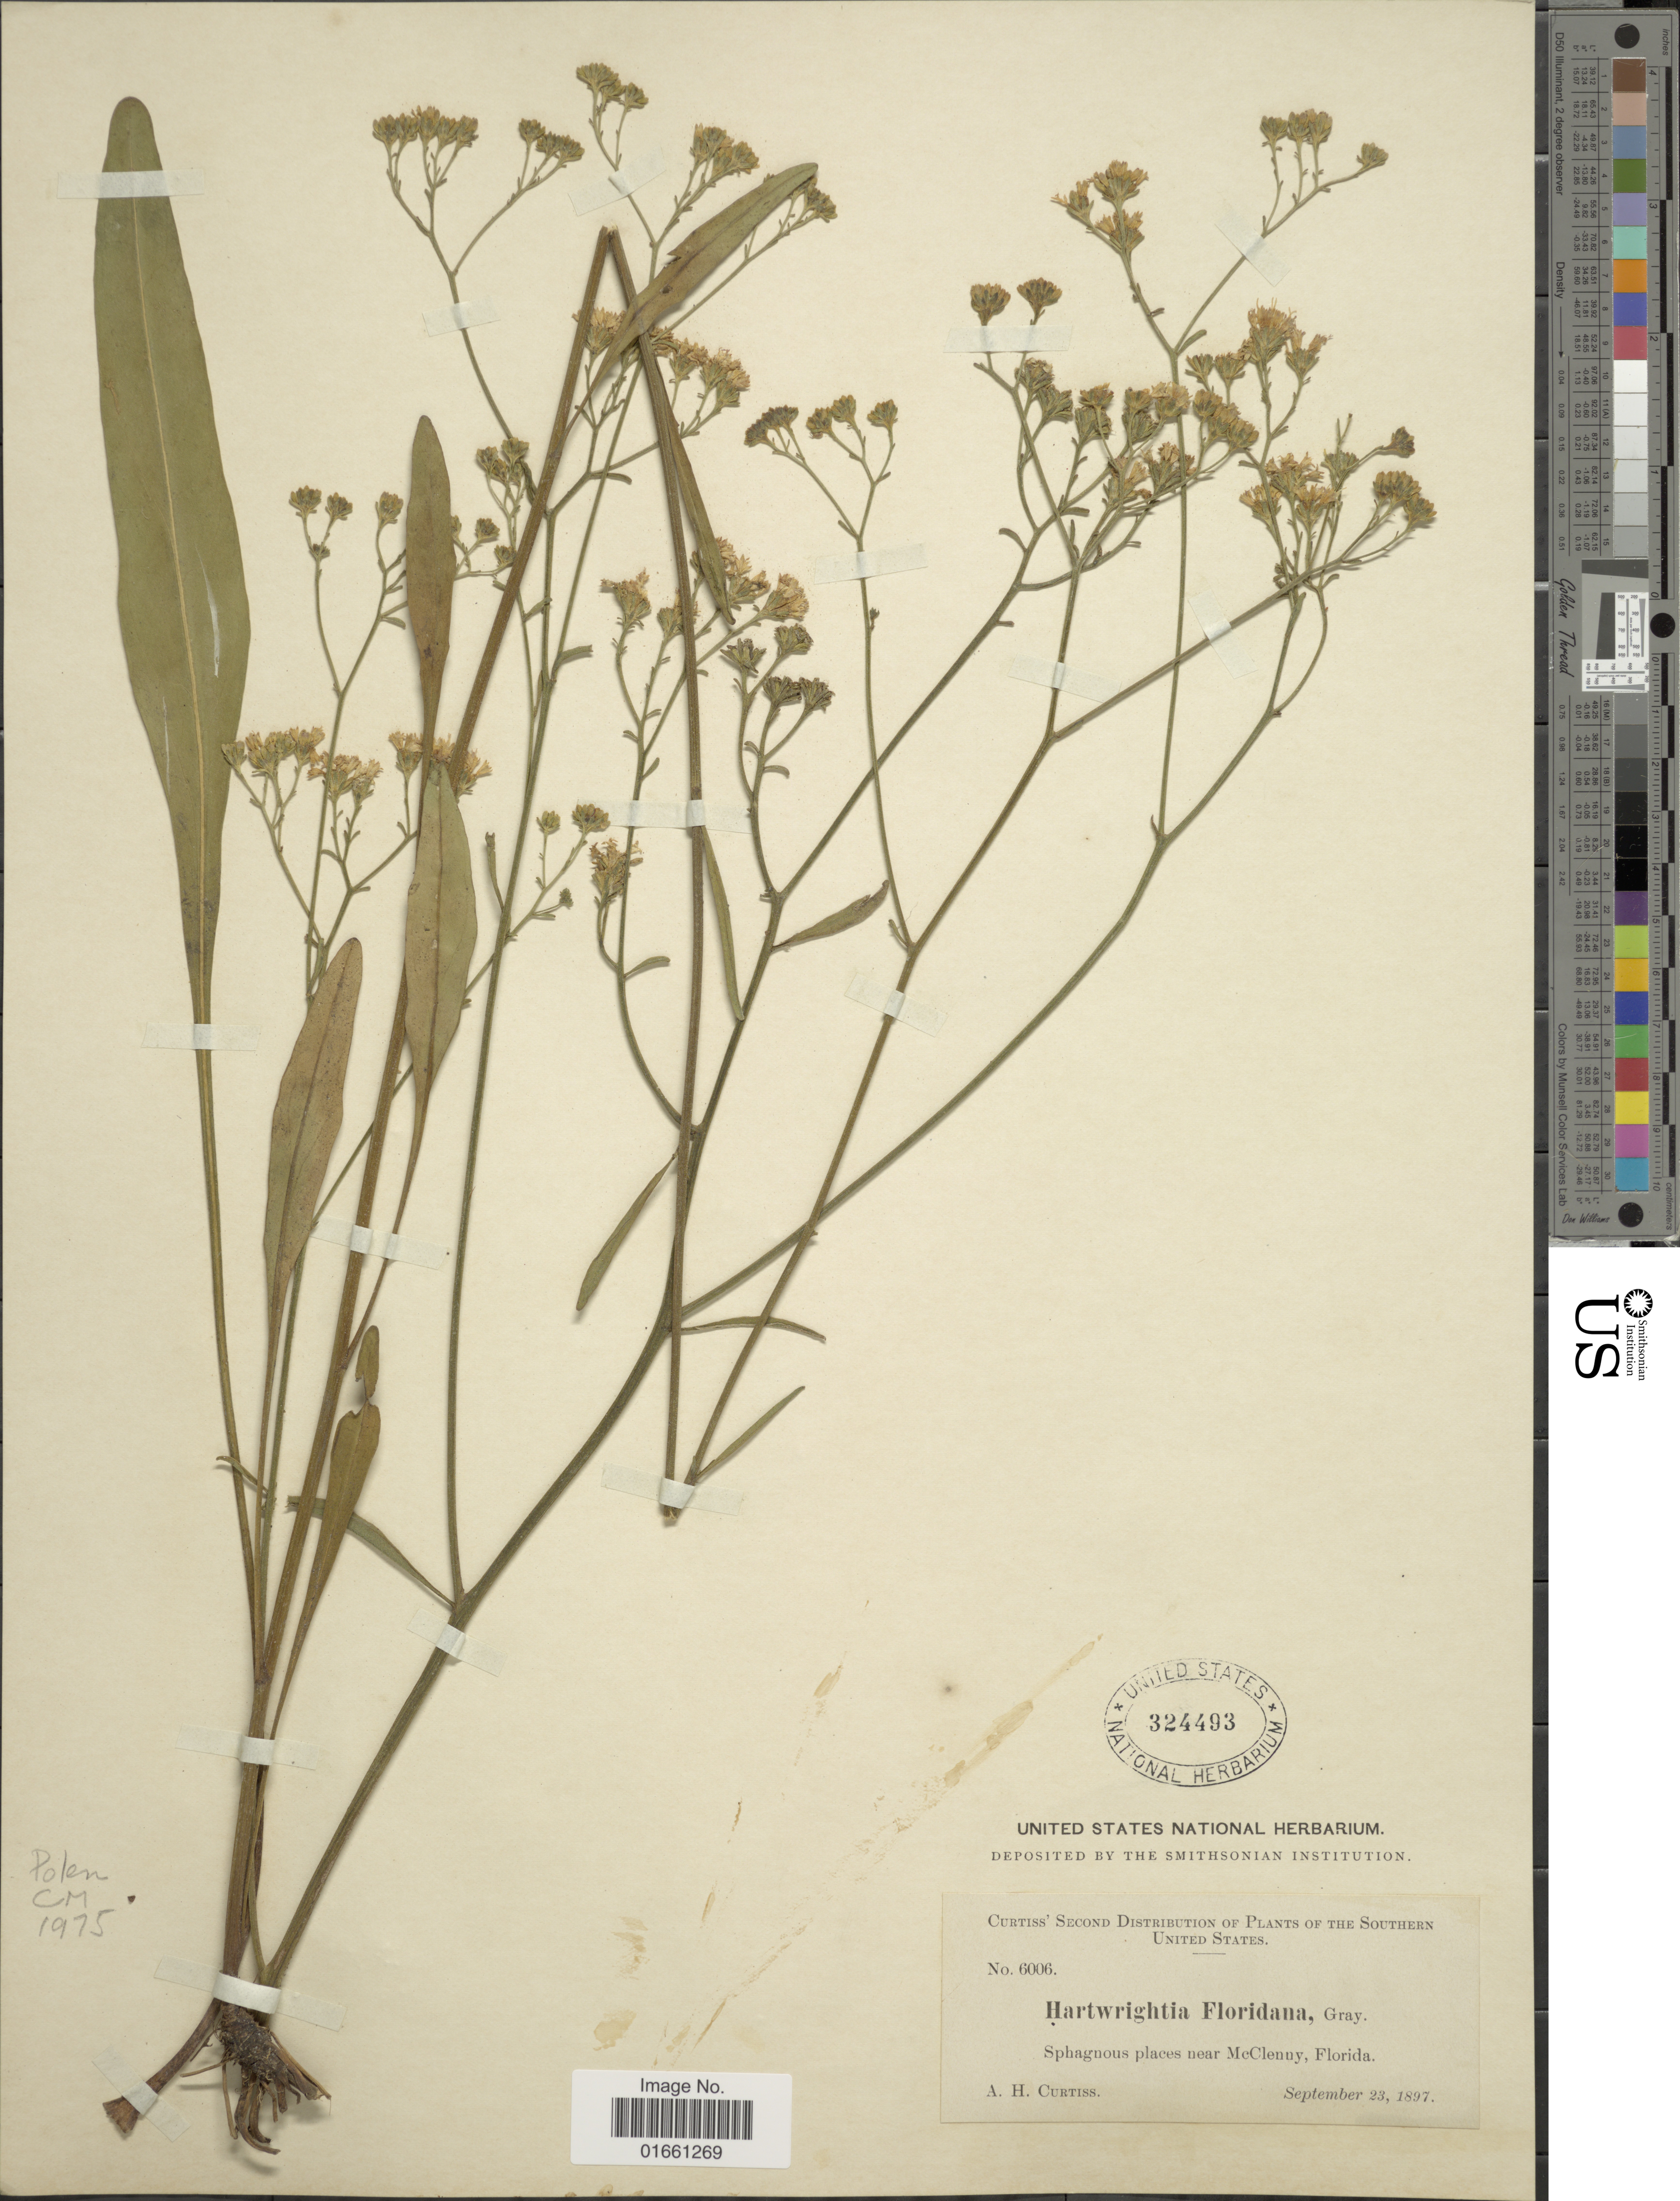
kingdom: Plantae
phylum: Tracheophyta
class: Magnoliopsida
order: Asterales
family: Asteraceae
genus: Hartwrightia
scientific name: Hartwrightia floridana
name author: A. Gray ex S. Watson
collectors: A. H. Curtiss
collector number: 6006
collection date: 1897-09-23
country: United States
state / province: Florida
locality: Sphagnous places near McClenny. Southern United States.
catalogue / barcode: US 324493